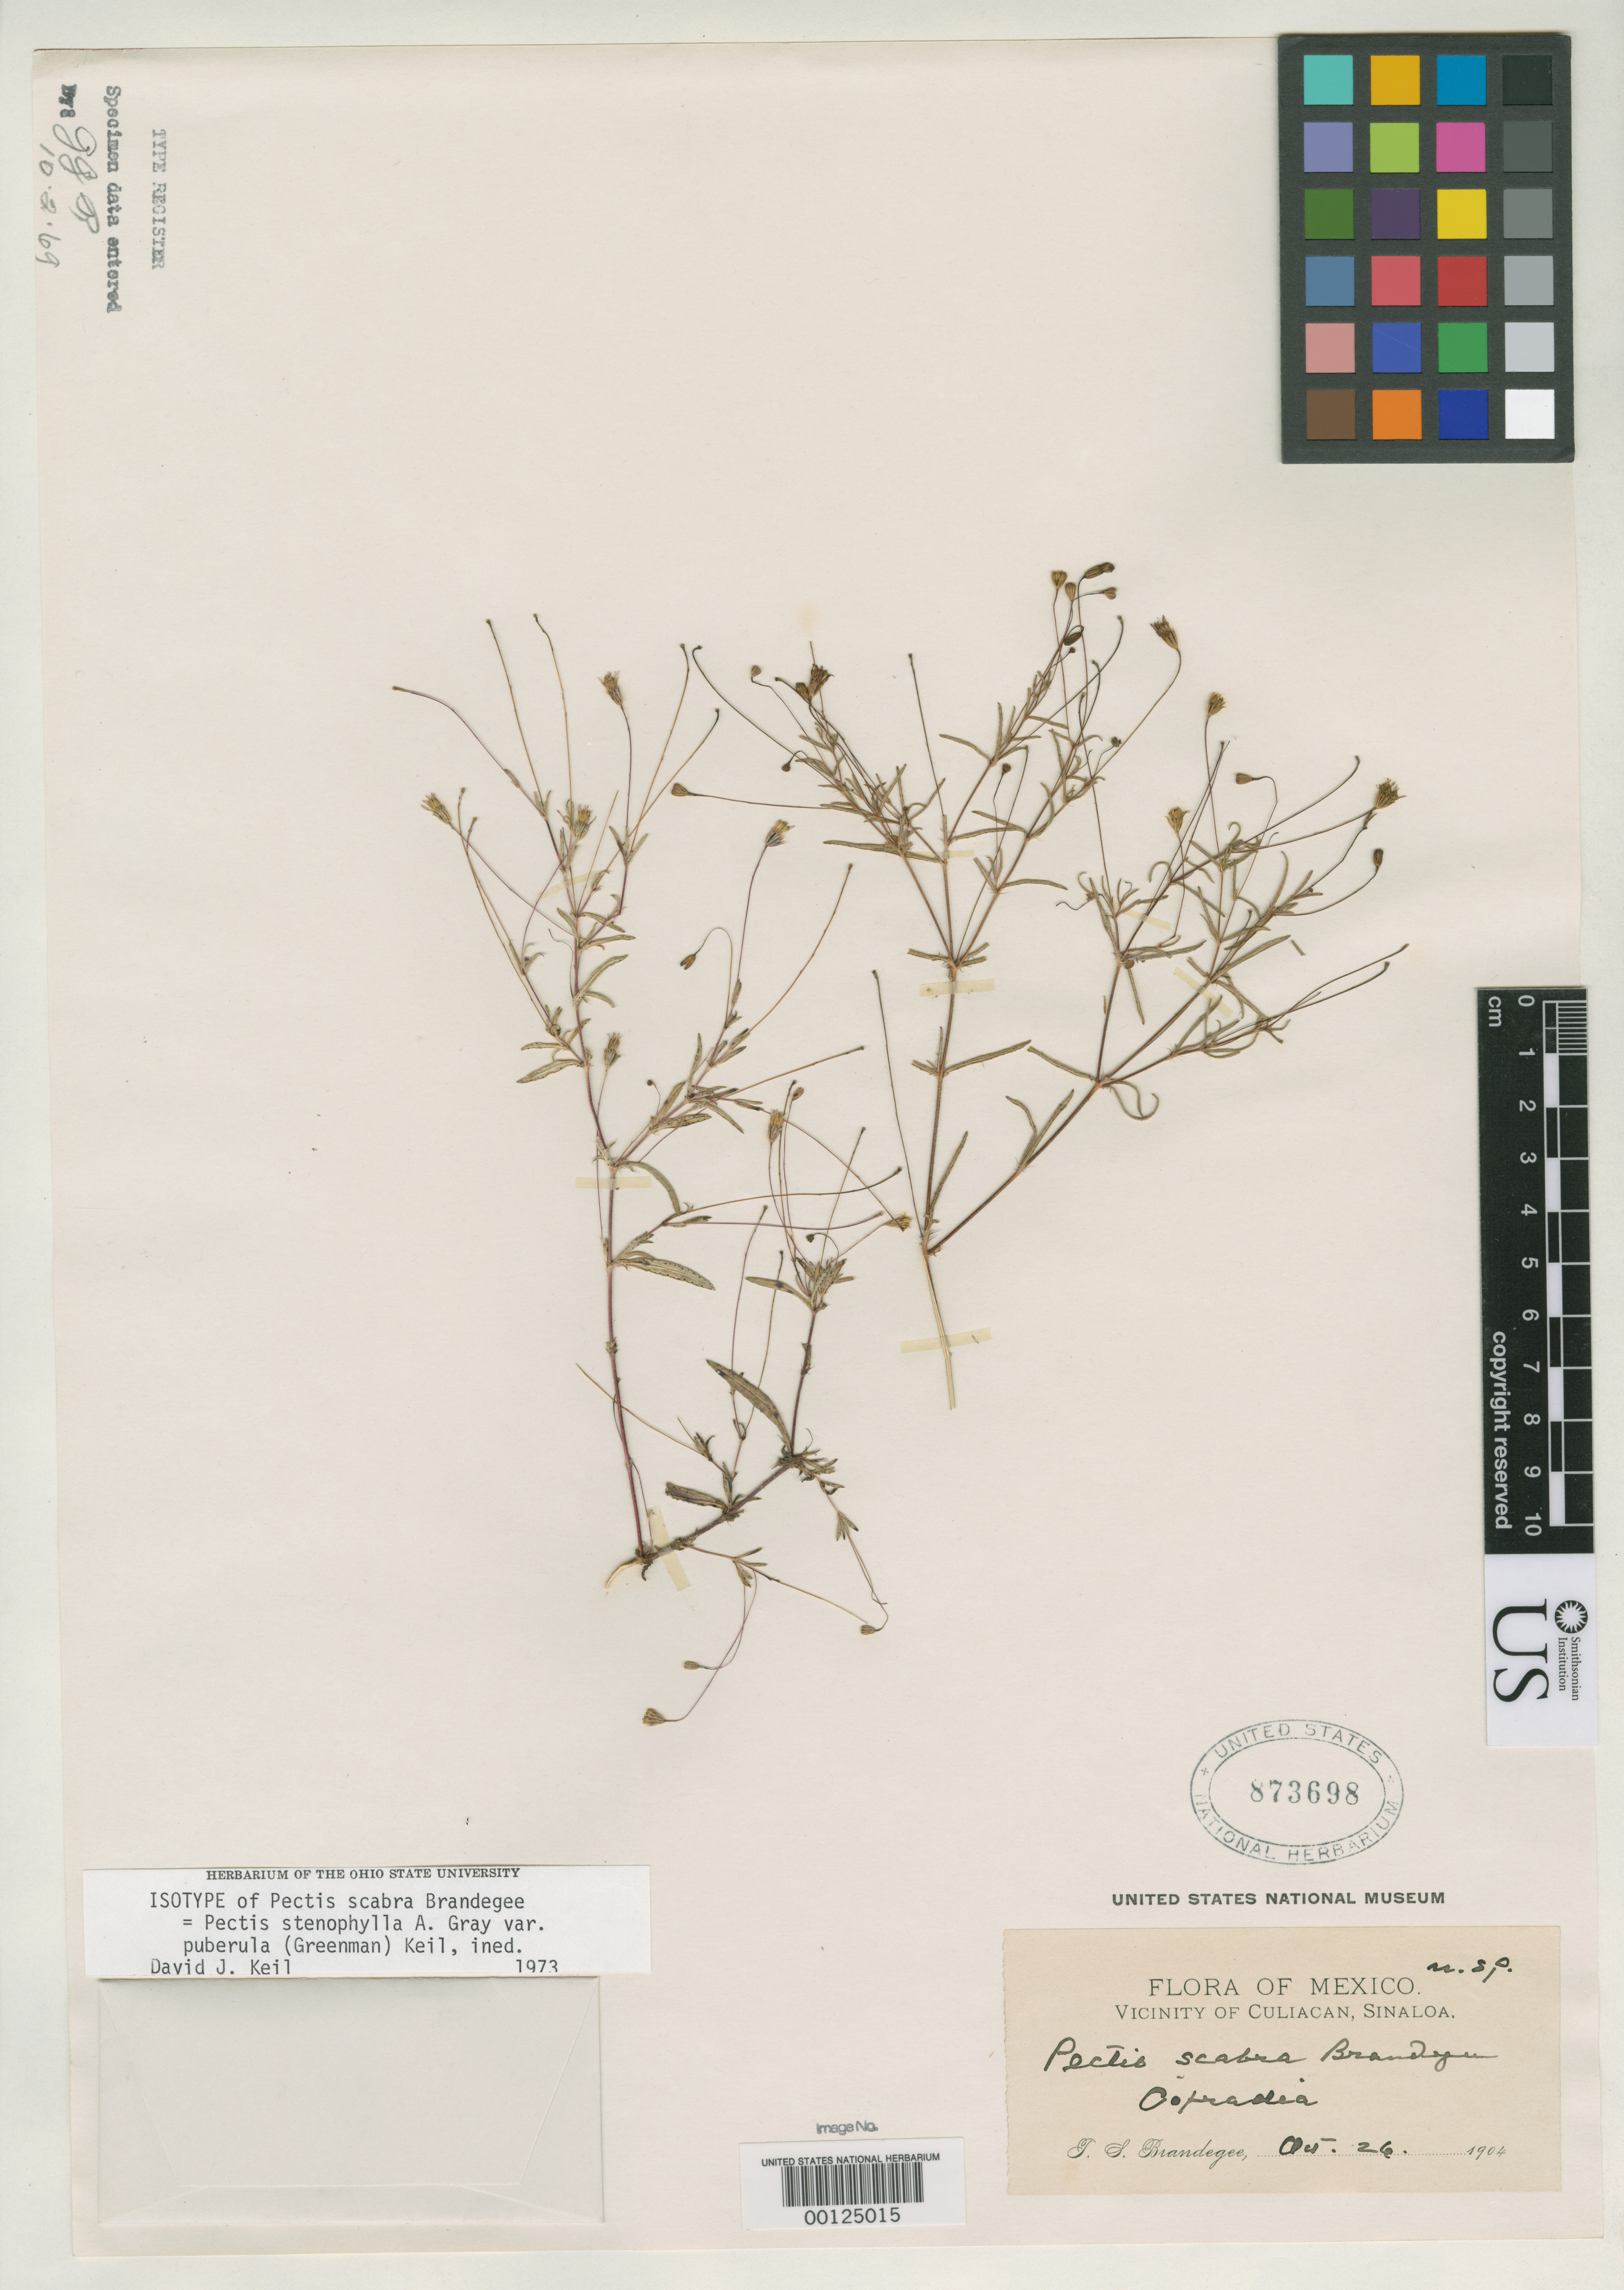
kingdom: Plantae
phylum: Tracheophyta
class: Magnoliopsida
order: Asterales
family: Asteraceae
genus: Pectis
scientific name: Pectis scabra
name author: Brandegee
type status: Isotype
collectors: T. S. Brandegee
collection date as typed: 26 Oct 1904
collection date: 1904-10-26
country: Mexico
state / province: Sinaloa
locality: Cofradia.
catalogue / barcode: US 873698